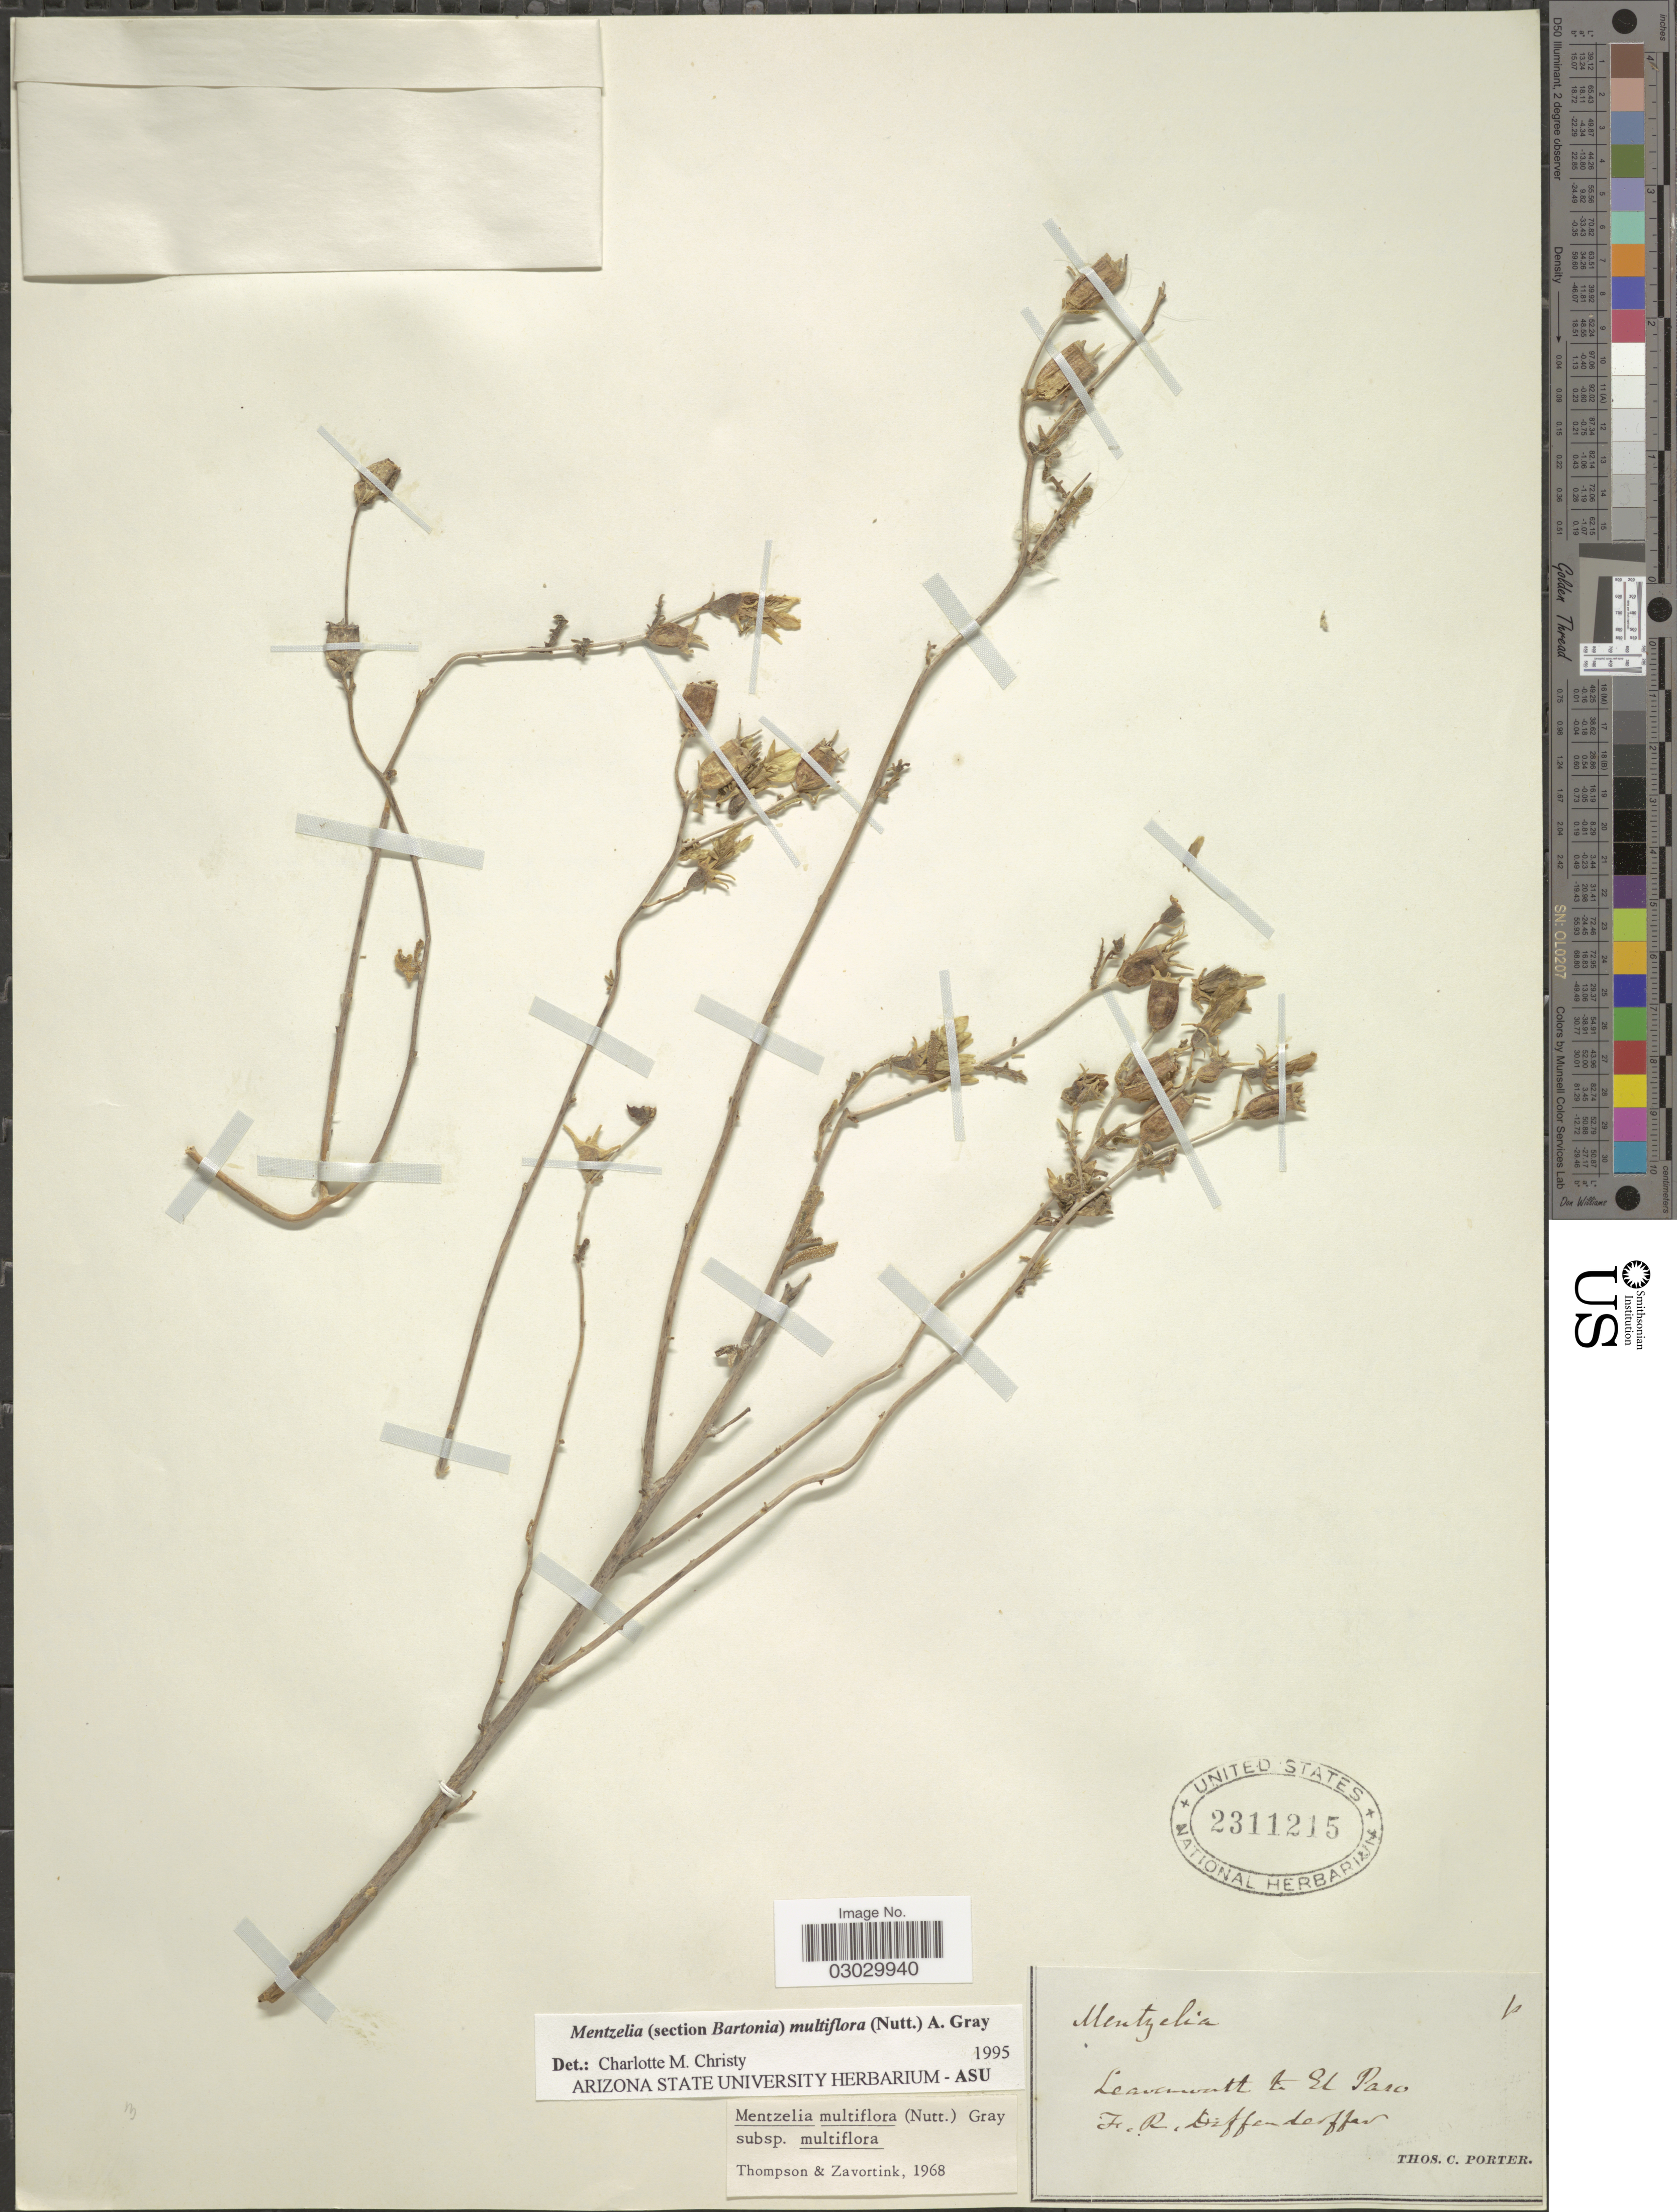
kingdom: Plantae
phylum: Tracheophyta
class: Magnoliopsida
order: Cornales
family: Loasaceae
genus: Mentzelia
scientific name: Mentzelia multiflora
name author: (Nutt.) A. Gray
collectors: T. Porter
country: United States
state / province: Texas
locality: Leavenworth to El Paso.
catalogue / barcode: US 2311215